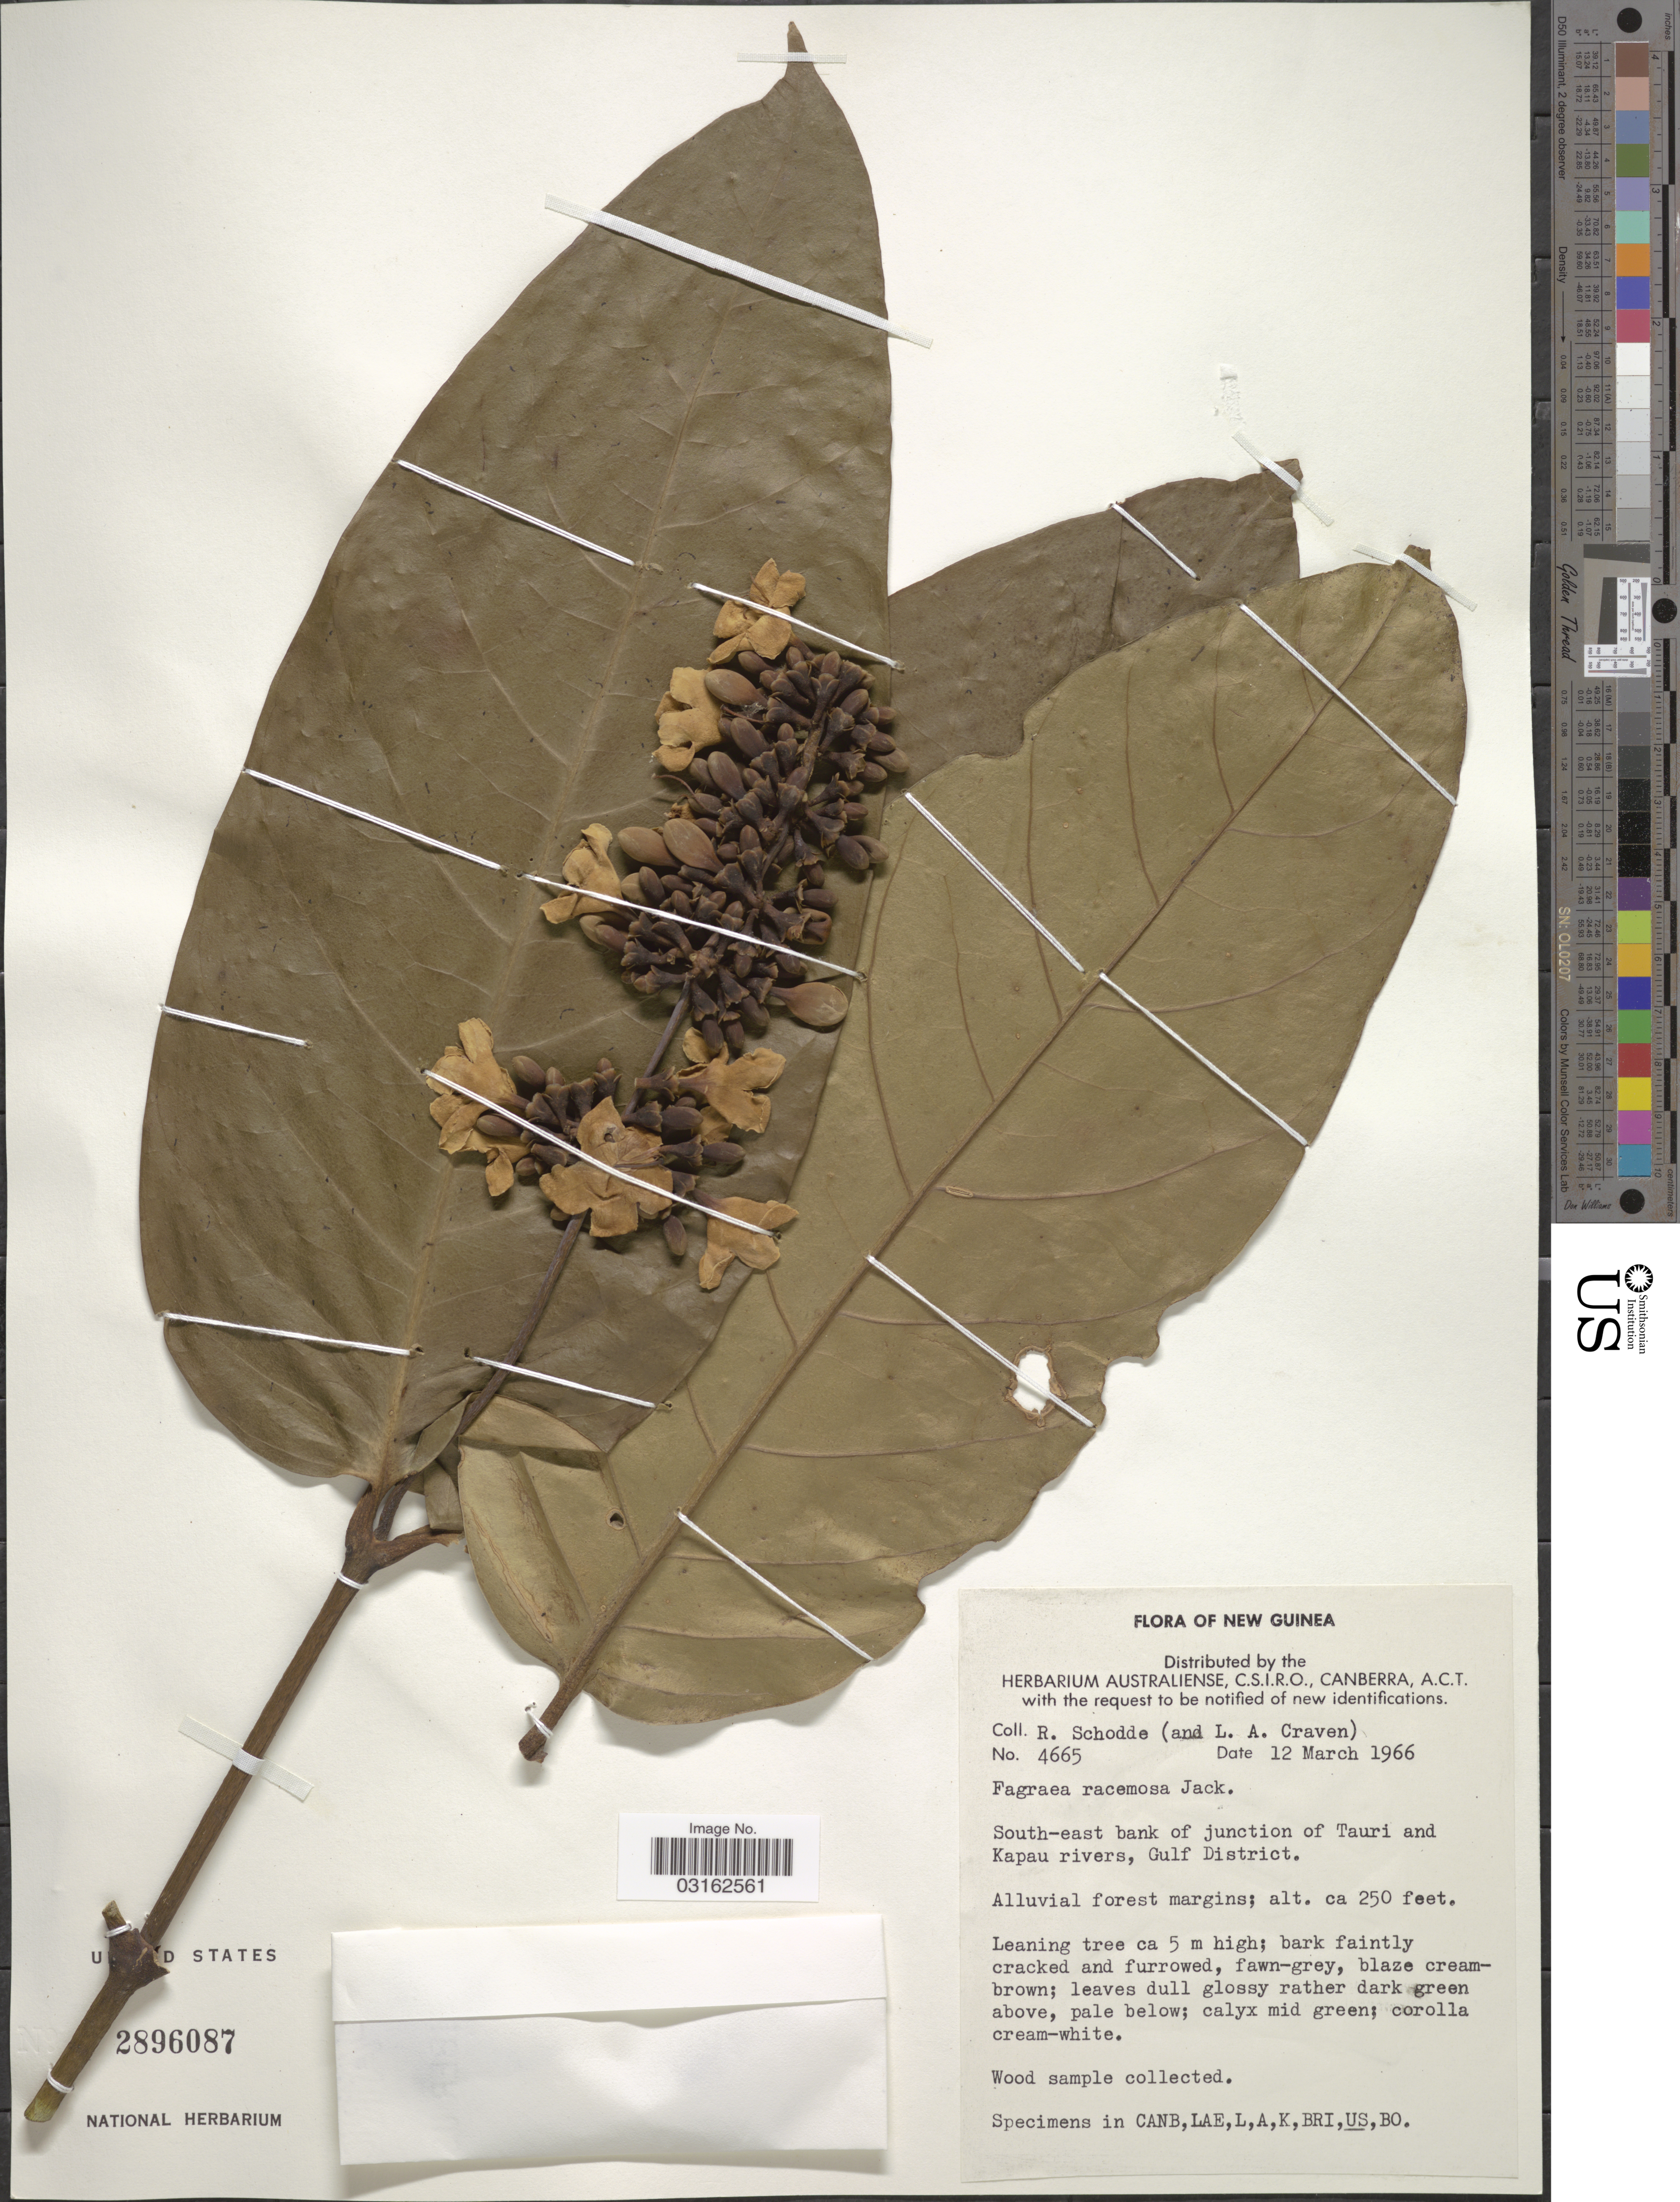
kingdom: Plantae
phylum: Tracheophyta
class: Magnoliopsida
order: Gentianales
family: Gentianaceae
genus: Fagraea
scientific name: Fagraea racemosa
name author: Jack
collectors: R. Schodde & L. A. Craven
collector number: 4665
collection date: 1966-03-12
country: Papua New Guinea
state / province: Gulf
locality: New Guinea. South-east bank of junction of Tauri and Kapau rivers, Gulf District.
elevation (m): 76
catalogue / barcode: US 2896087